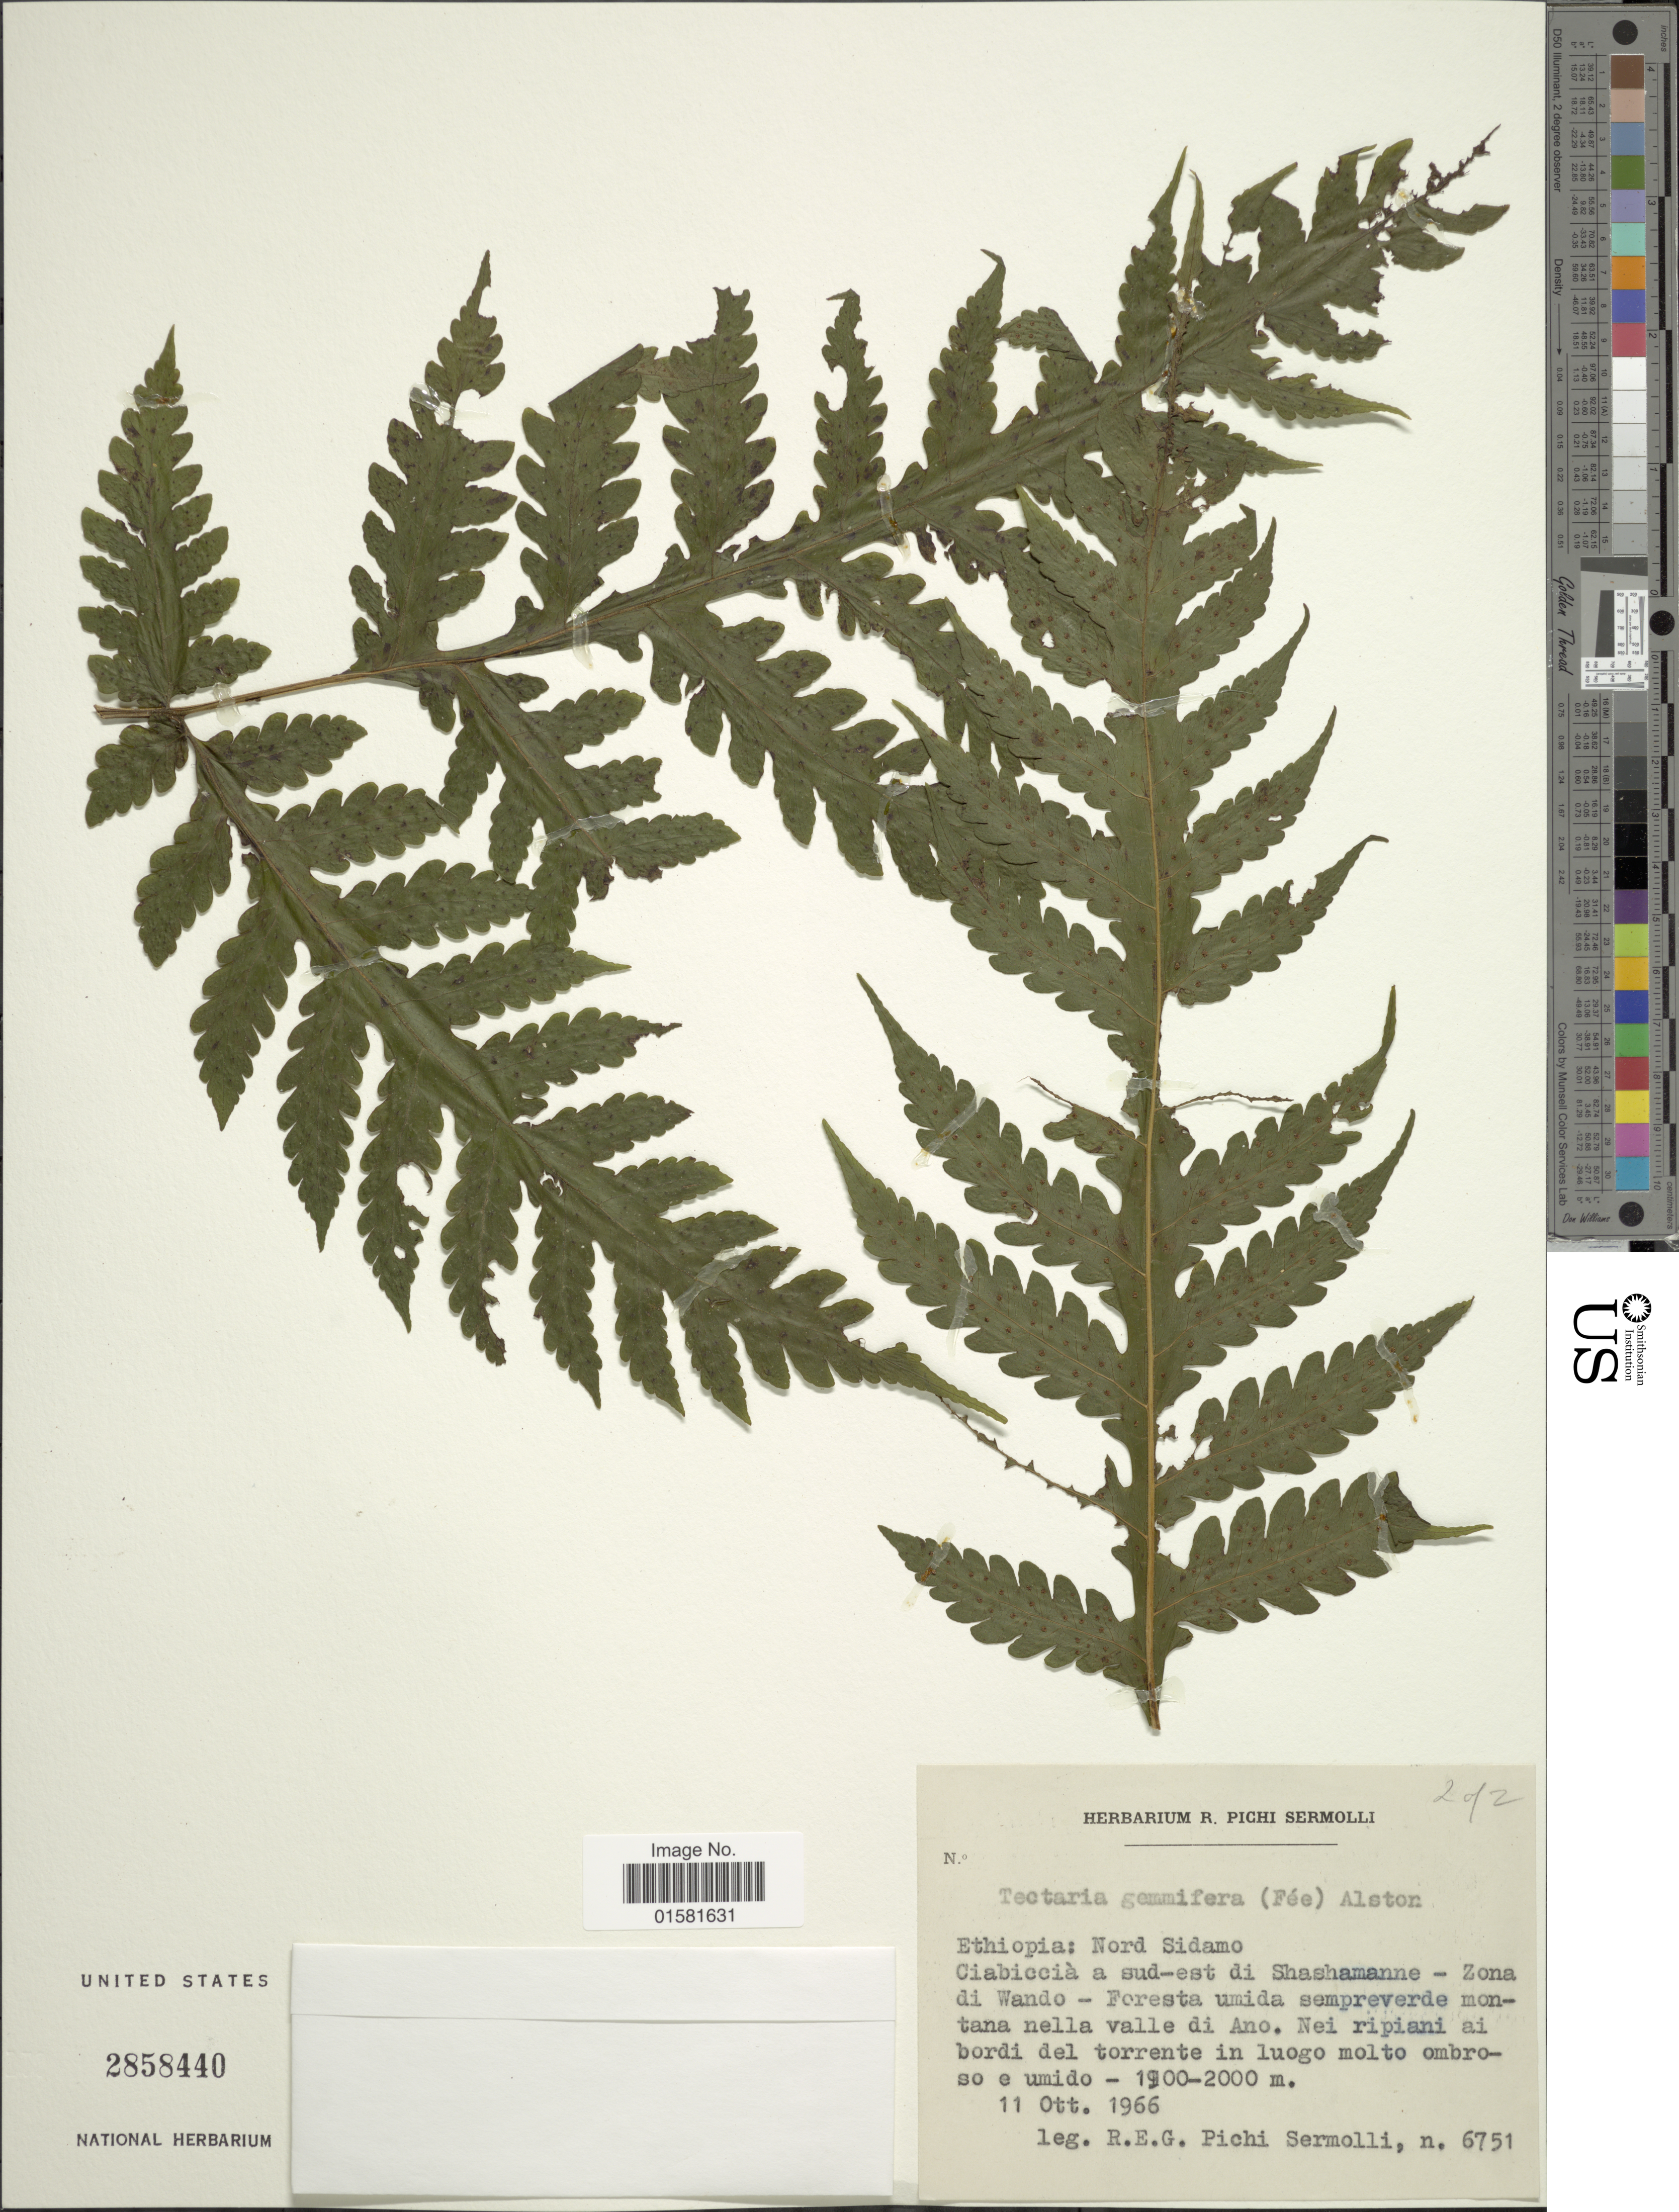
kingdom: Plantae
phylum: Tracheophyta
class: Polypodiopsida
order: Polypodiales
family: Tectariaceae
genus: Tectaria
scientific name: Tectaria gemmifera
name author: (Fée) Alston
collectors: R. E. Pichi-Sermolli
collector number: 6751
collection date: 1966-10-11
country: Ethiopia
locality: Ethiopia: Nord Sidamo, Ciabiccia a sud-est di Shashamanne - Zona di Wando - Foresta umida sempreverde montana nella valle de Ano.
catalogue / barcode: US 2858440